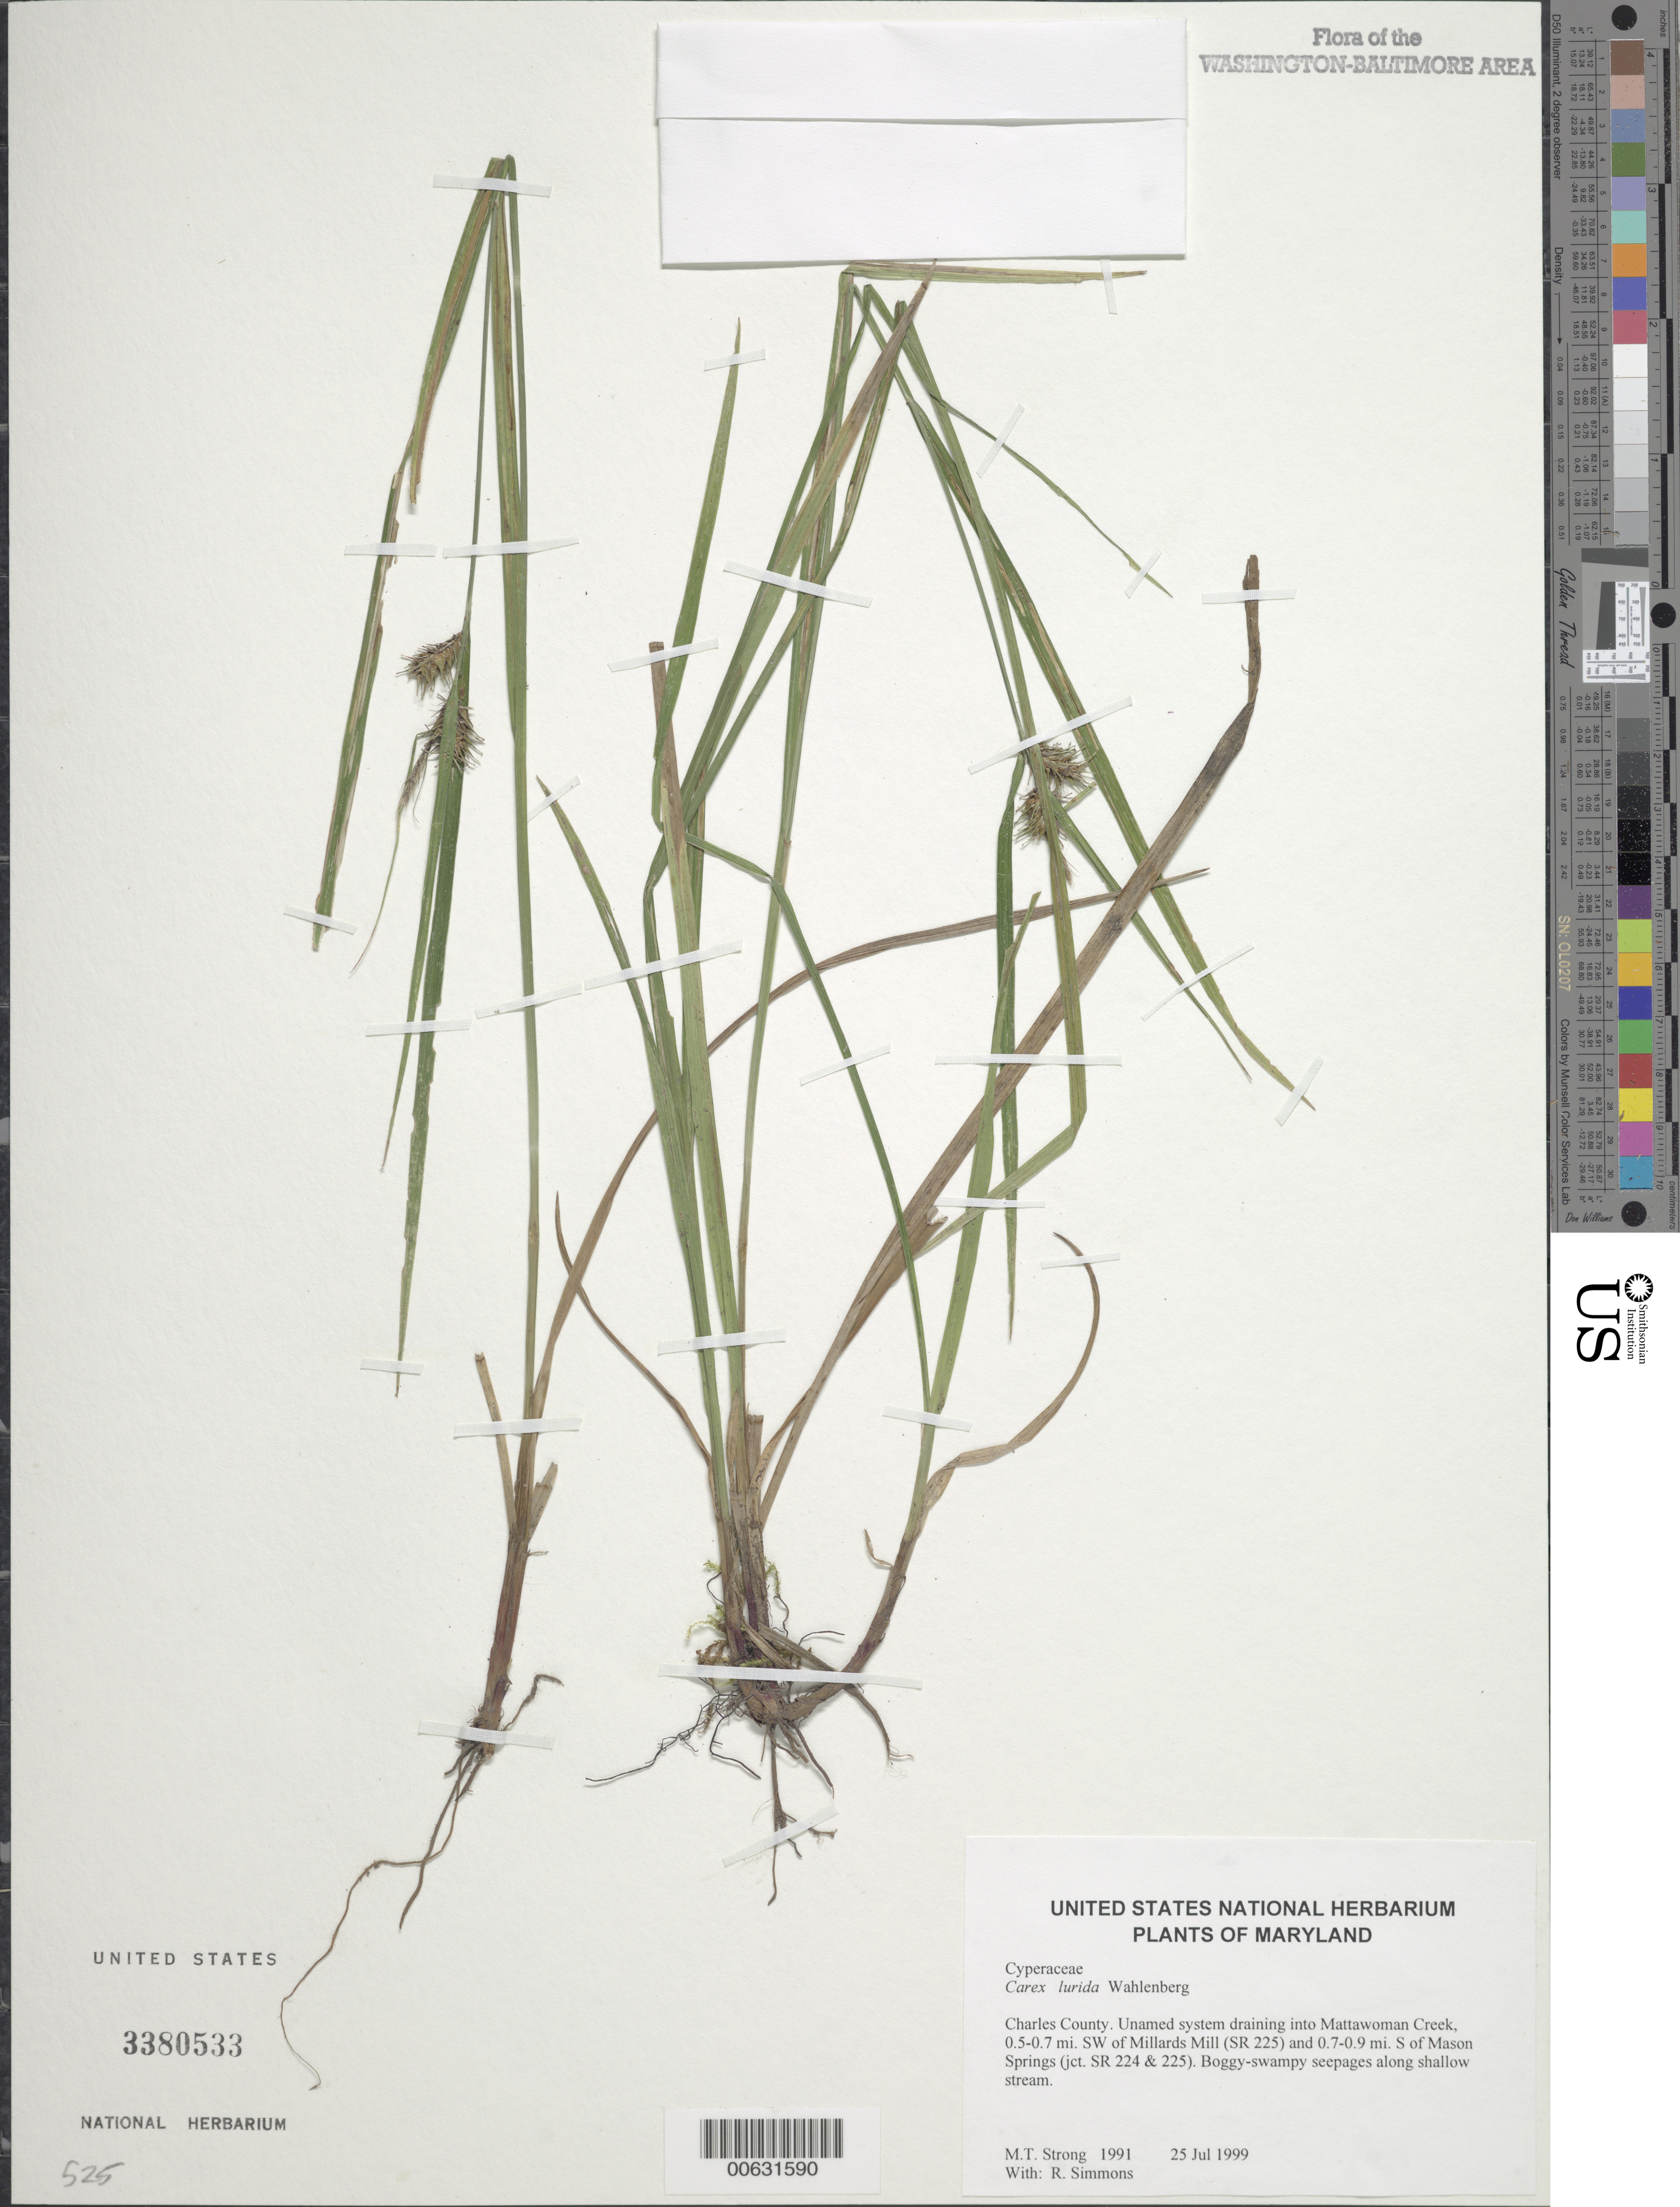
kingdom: Plantae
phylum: Tracheophyta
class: Liliopsida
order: Poales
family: Cyperaceae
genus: Carex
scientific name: Carex lurida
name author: Wahlenb.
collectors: M. T. Strong & R. Simmons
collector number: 1991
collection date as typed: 25 Jul 1999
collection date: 1999-07-25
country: United States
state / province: Maryland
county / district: Charles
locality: Unamed system draining into Mattawoman Creek, 0.5-0.7 mi. SW of Millards Mill (SR 225) and 0.7-0.9 mi. S of Mason Springs (jct. SR 224 & 225).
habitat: Boggy-swampy seepages along shallow stream.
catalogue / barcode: US 3380533